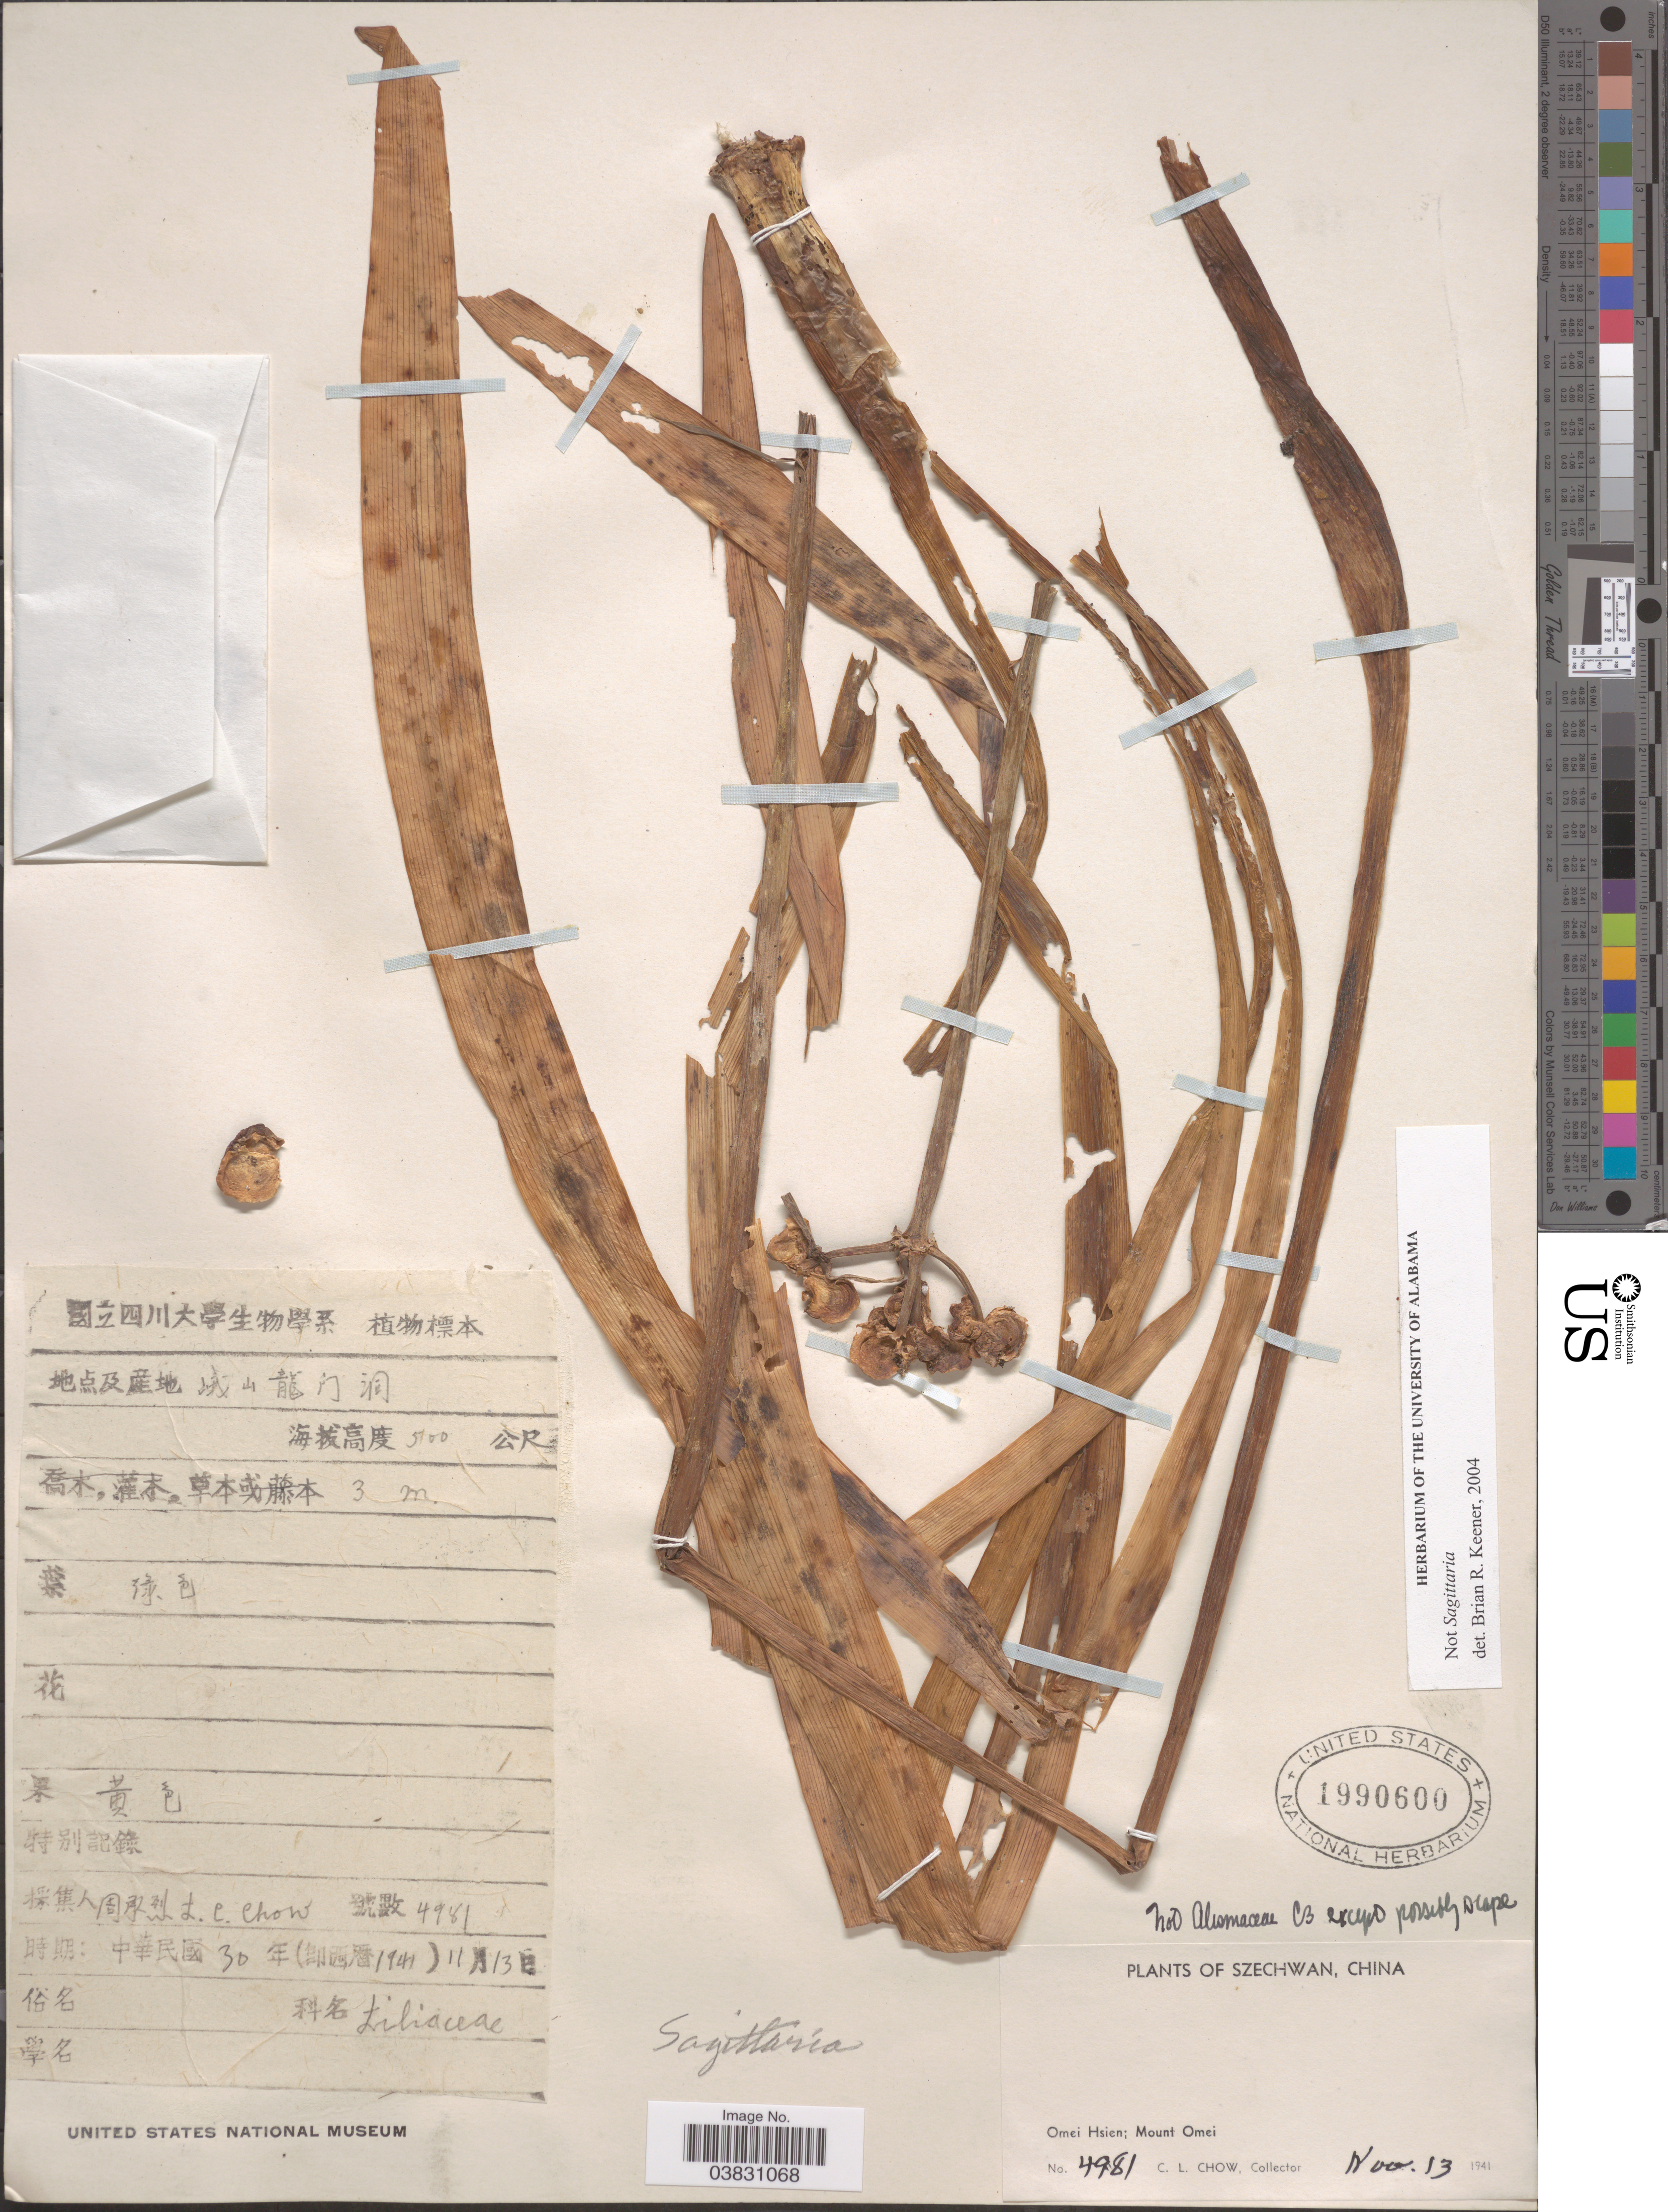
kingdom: Plantae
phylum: Tracheophyta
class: Liliopsida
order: Alismatales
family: Alismataceae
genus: Sagittaria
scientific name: Sagittaria sp.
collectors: C. Chow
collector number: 4981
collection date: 1941-11-13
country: China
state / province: Sichuan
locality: Szechwan. Omei Hsien; Mount Omei.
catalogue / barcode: US 1990600